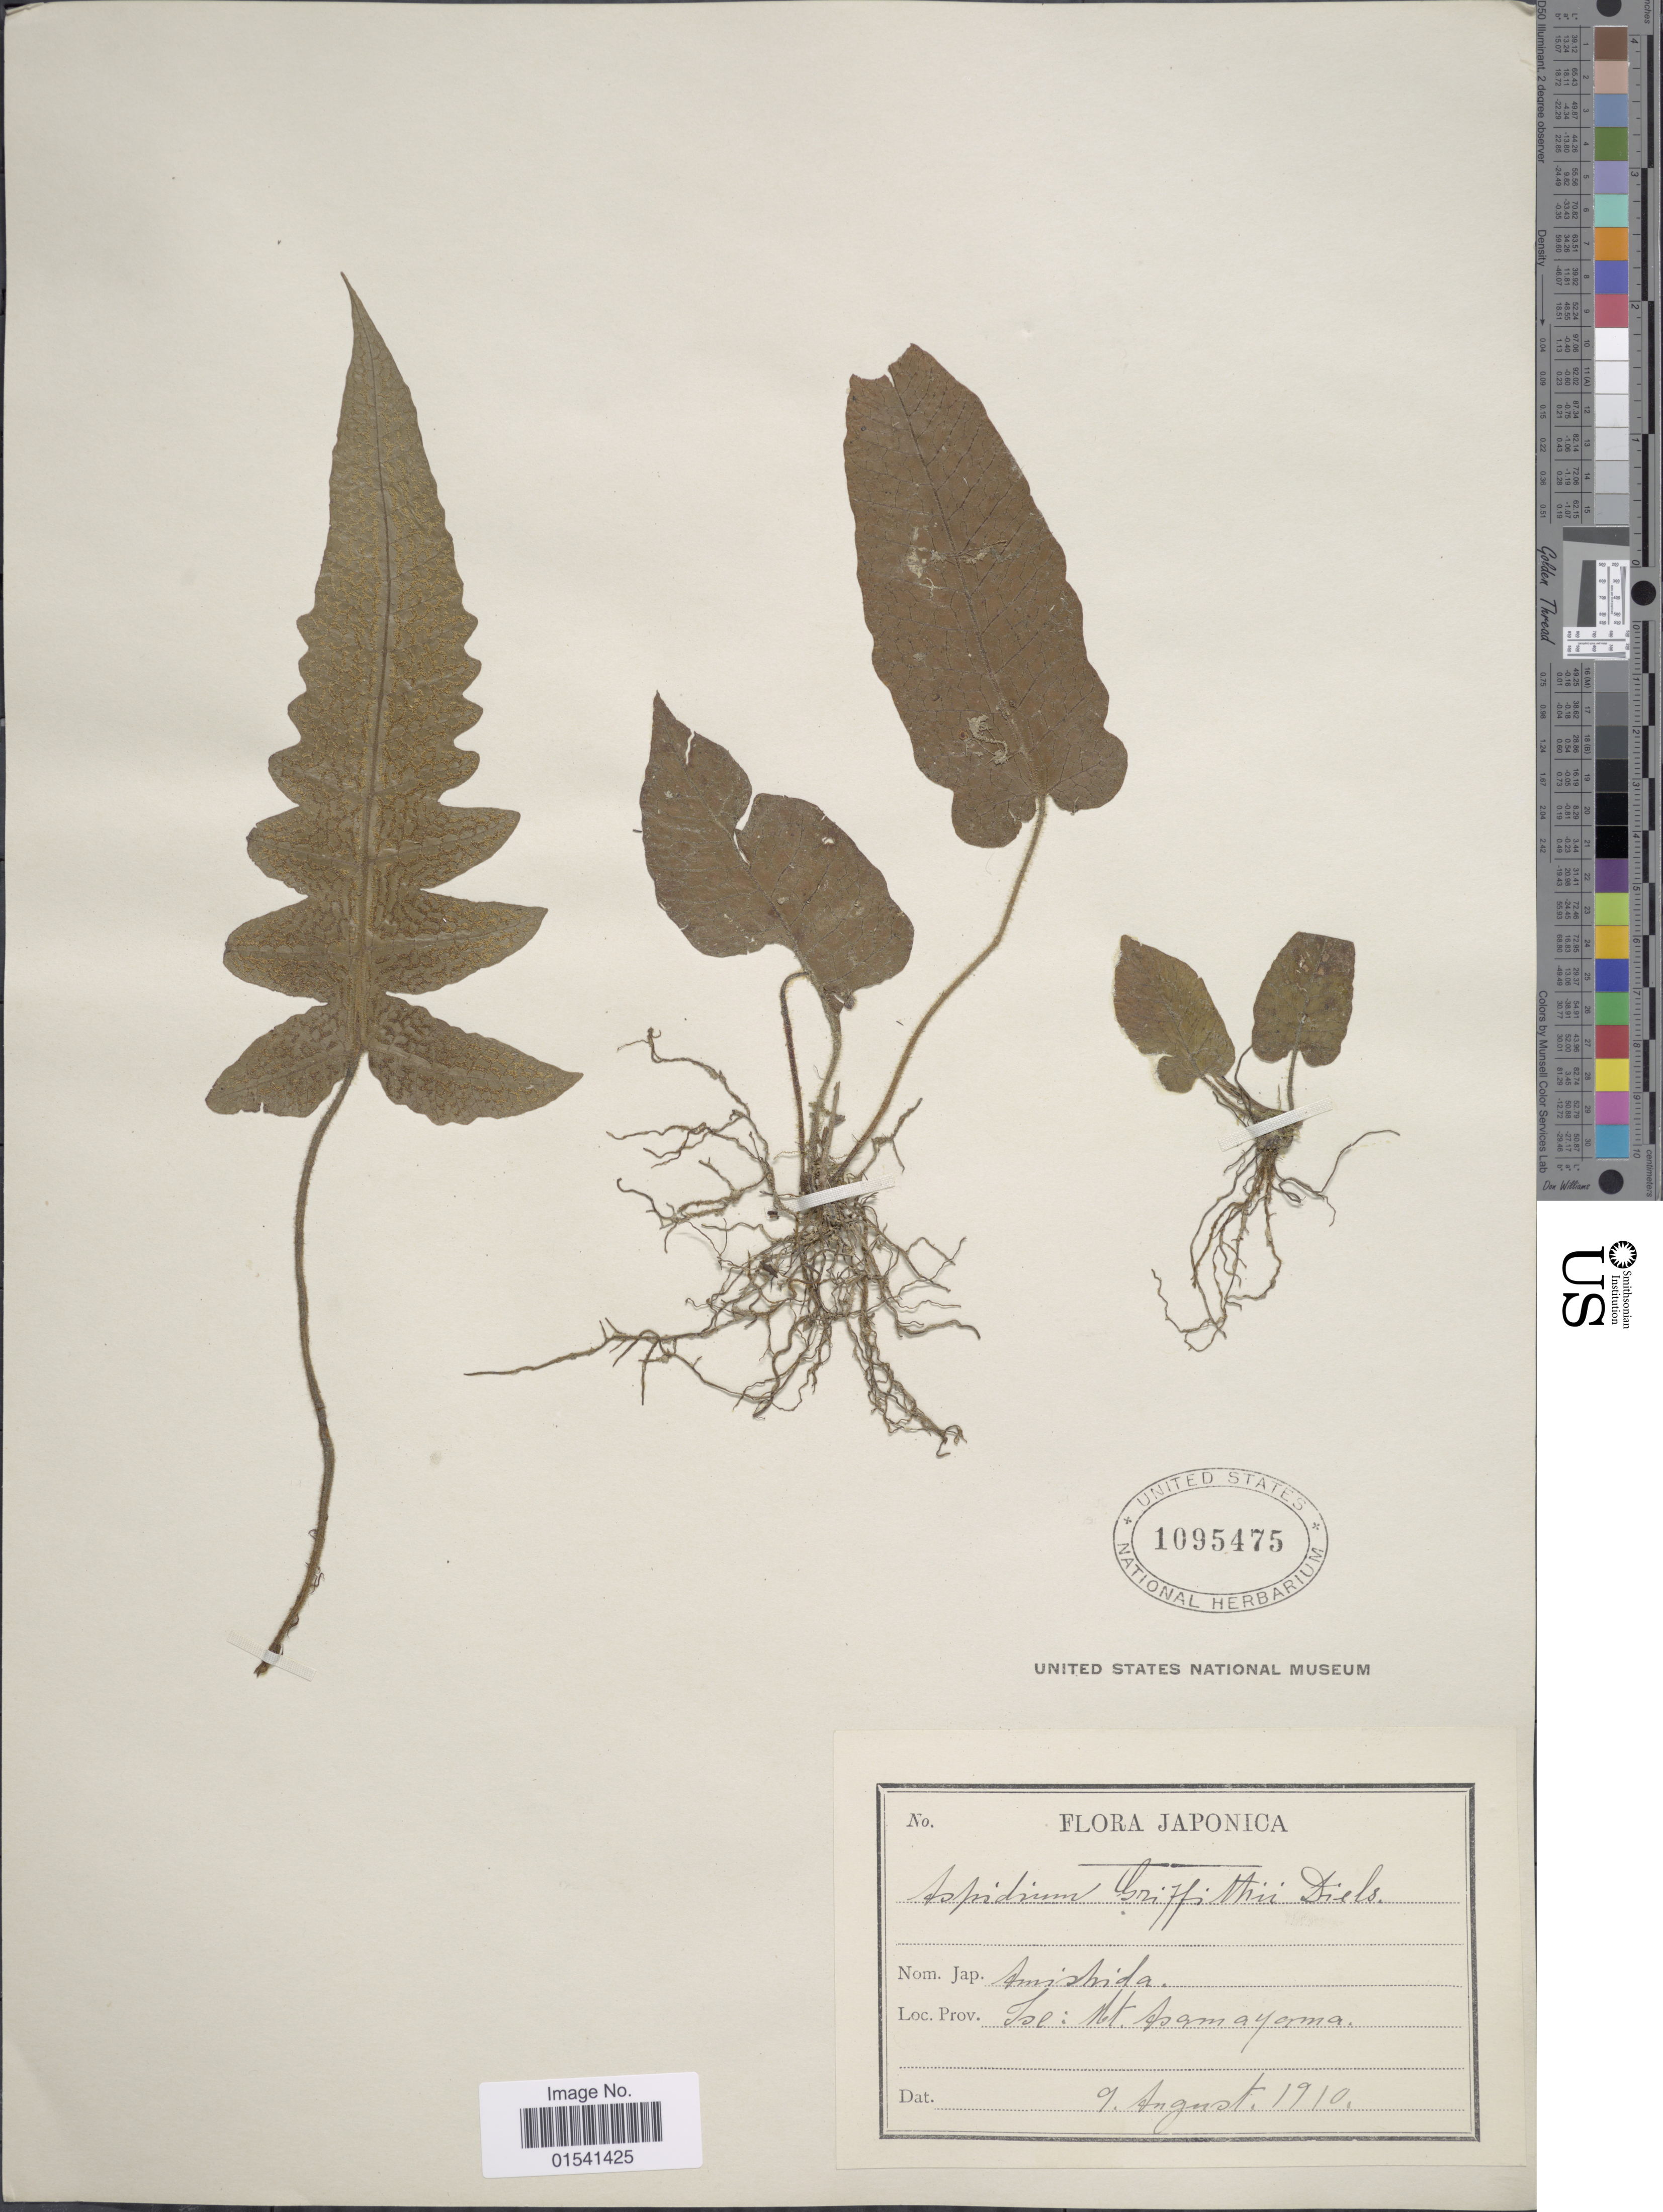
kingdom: Plantae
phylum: Tracheophyta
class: Polypodiopsida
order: Polypodiales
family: Thelypteridaceae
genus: Stegnogramma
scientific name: Stegnogramma griffithii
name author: (T. Moore) K. Iwats.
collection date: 1910-08-09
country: Japan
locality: Isl: Mt Asamayama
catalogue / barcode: US 1095475